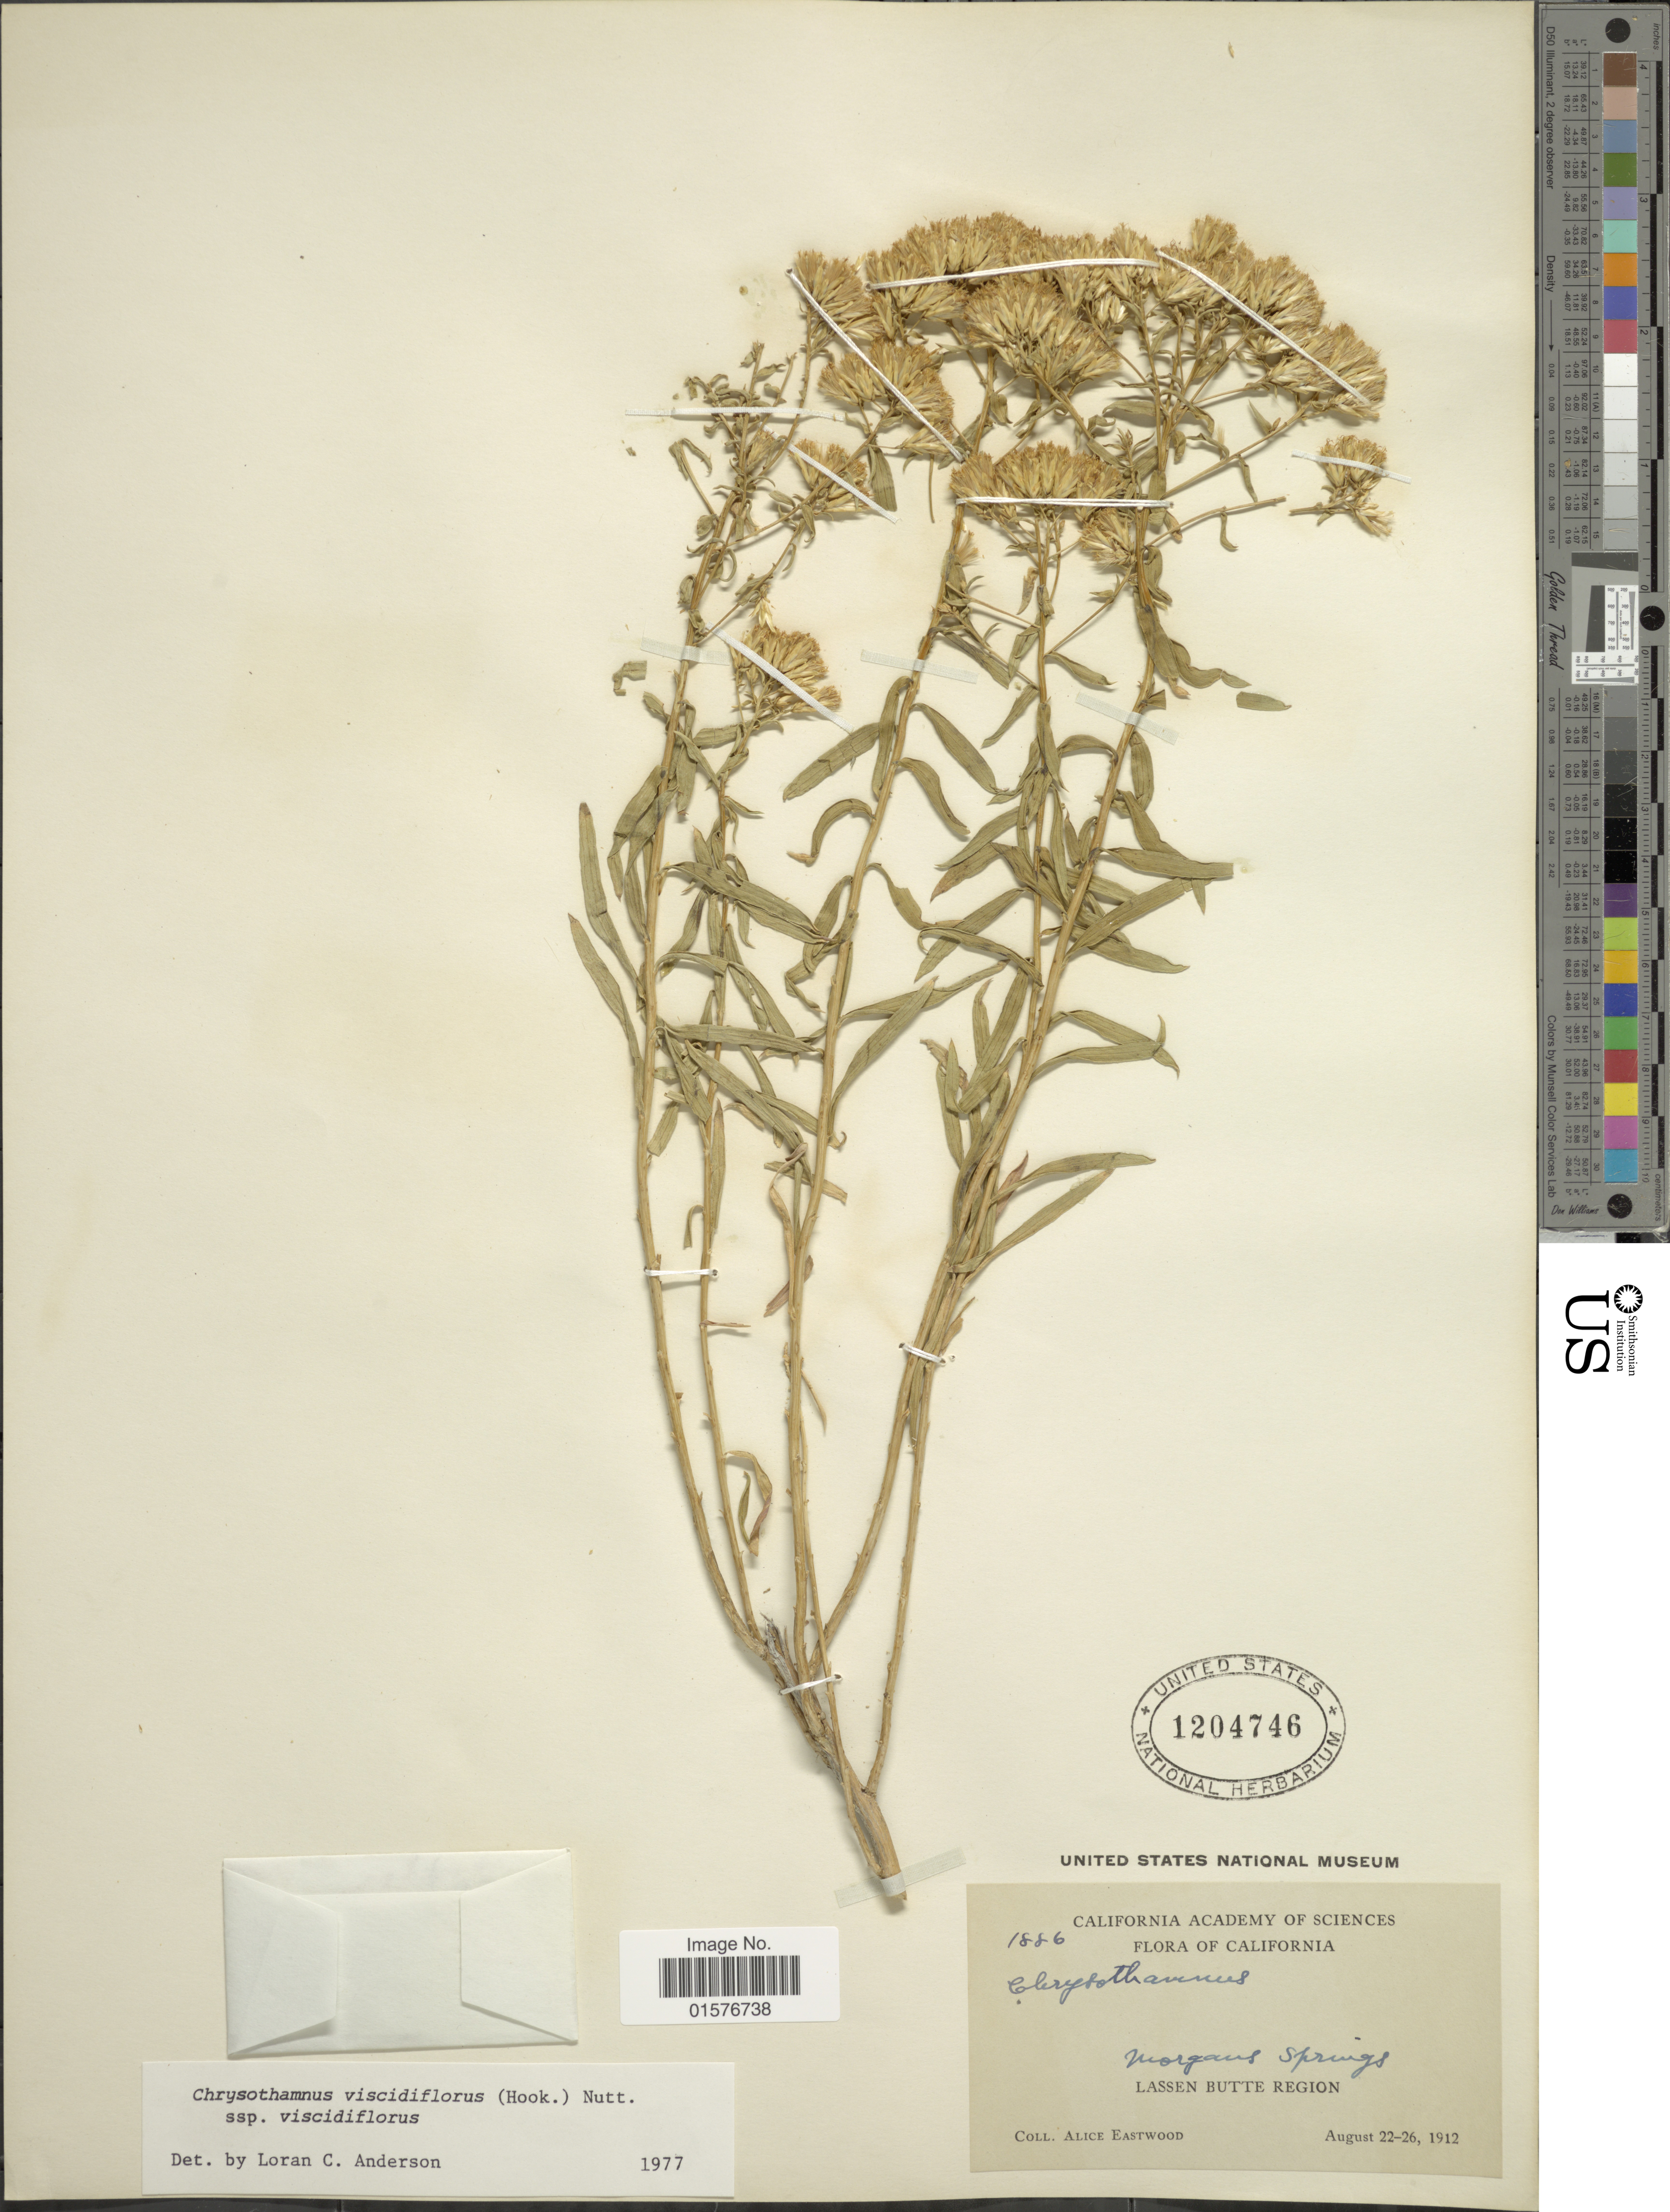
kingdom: Plantae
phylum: Tracheophyta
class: Magnoliopsida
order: Asterales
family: Asteraceae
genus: Chrysothamnus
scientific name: Chrysothamnus viscidiflorus subsp. viscidiflorus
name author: (Hook.) Nutt.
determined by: Urbatsch, Lowell E., Curator (LSU), Louisiana State University (UNITED STATES)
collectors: A. Eastwood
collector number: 1886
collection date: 1912-08-22/1912-08-26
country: United States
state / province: California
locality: Morgans Springs, Lassen Butte Region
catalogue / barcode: US 1204746